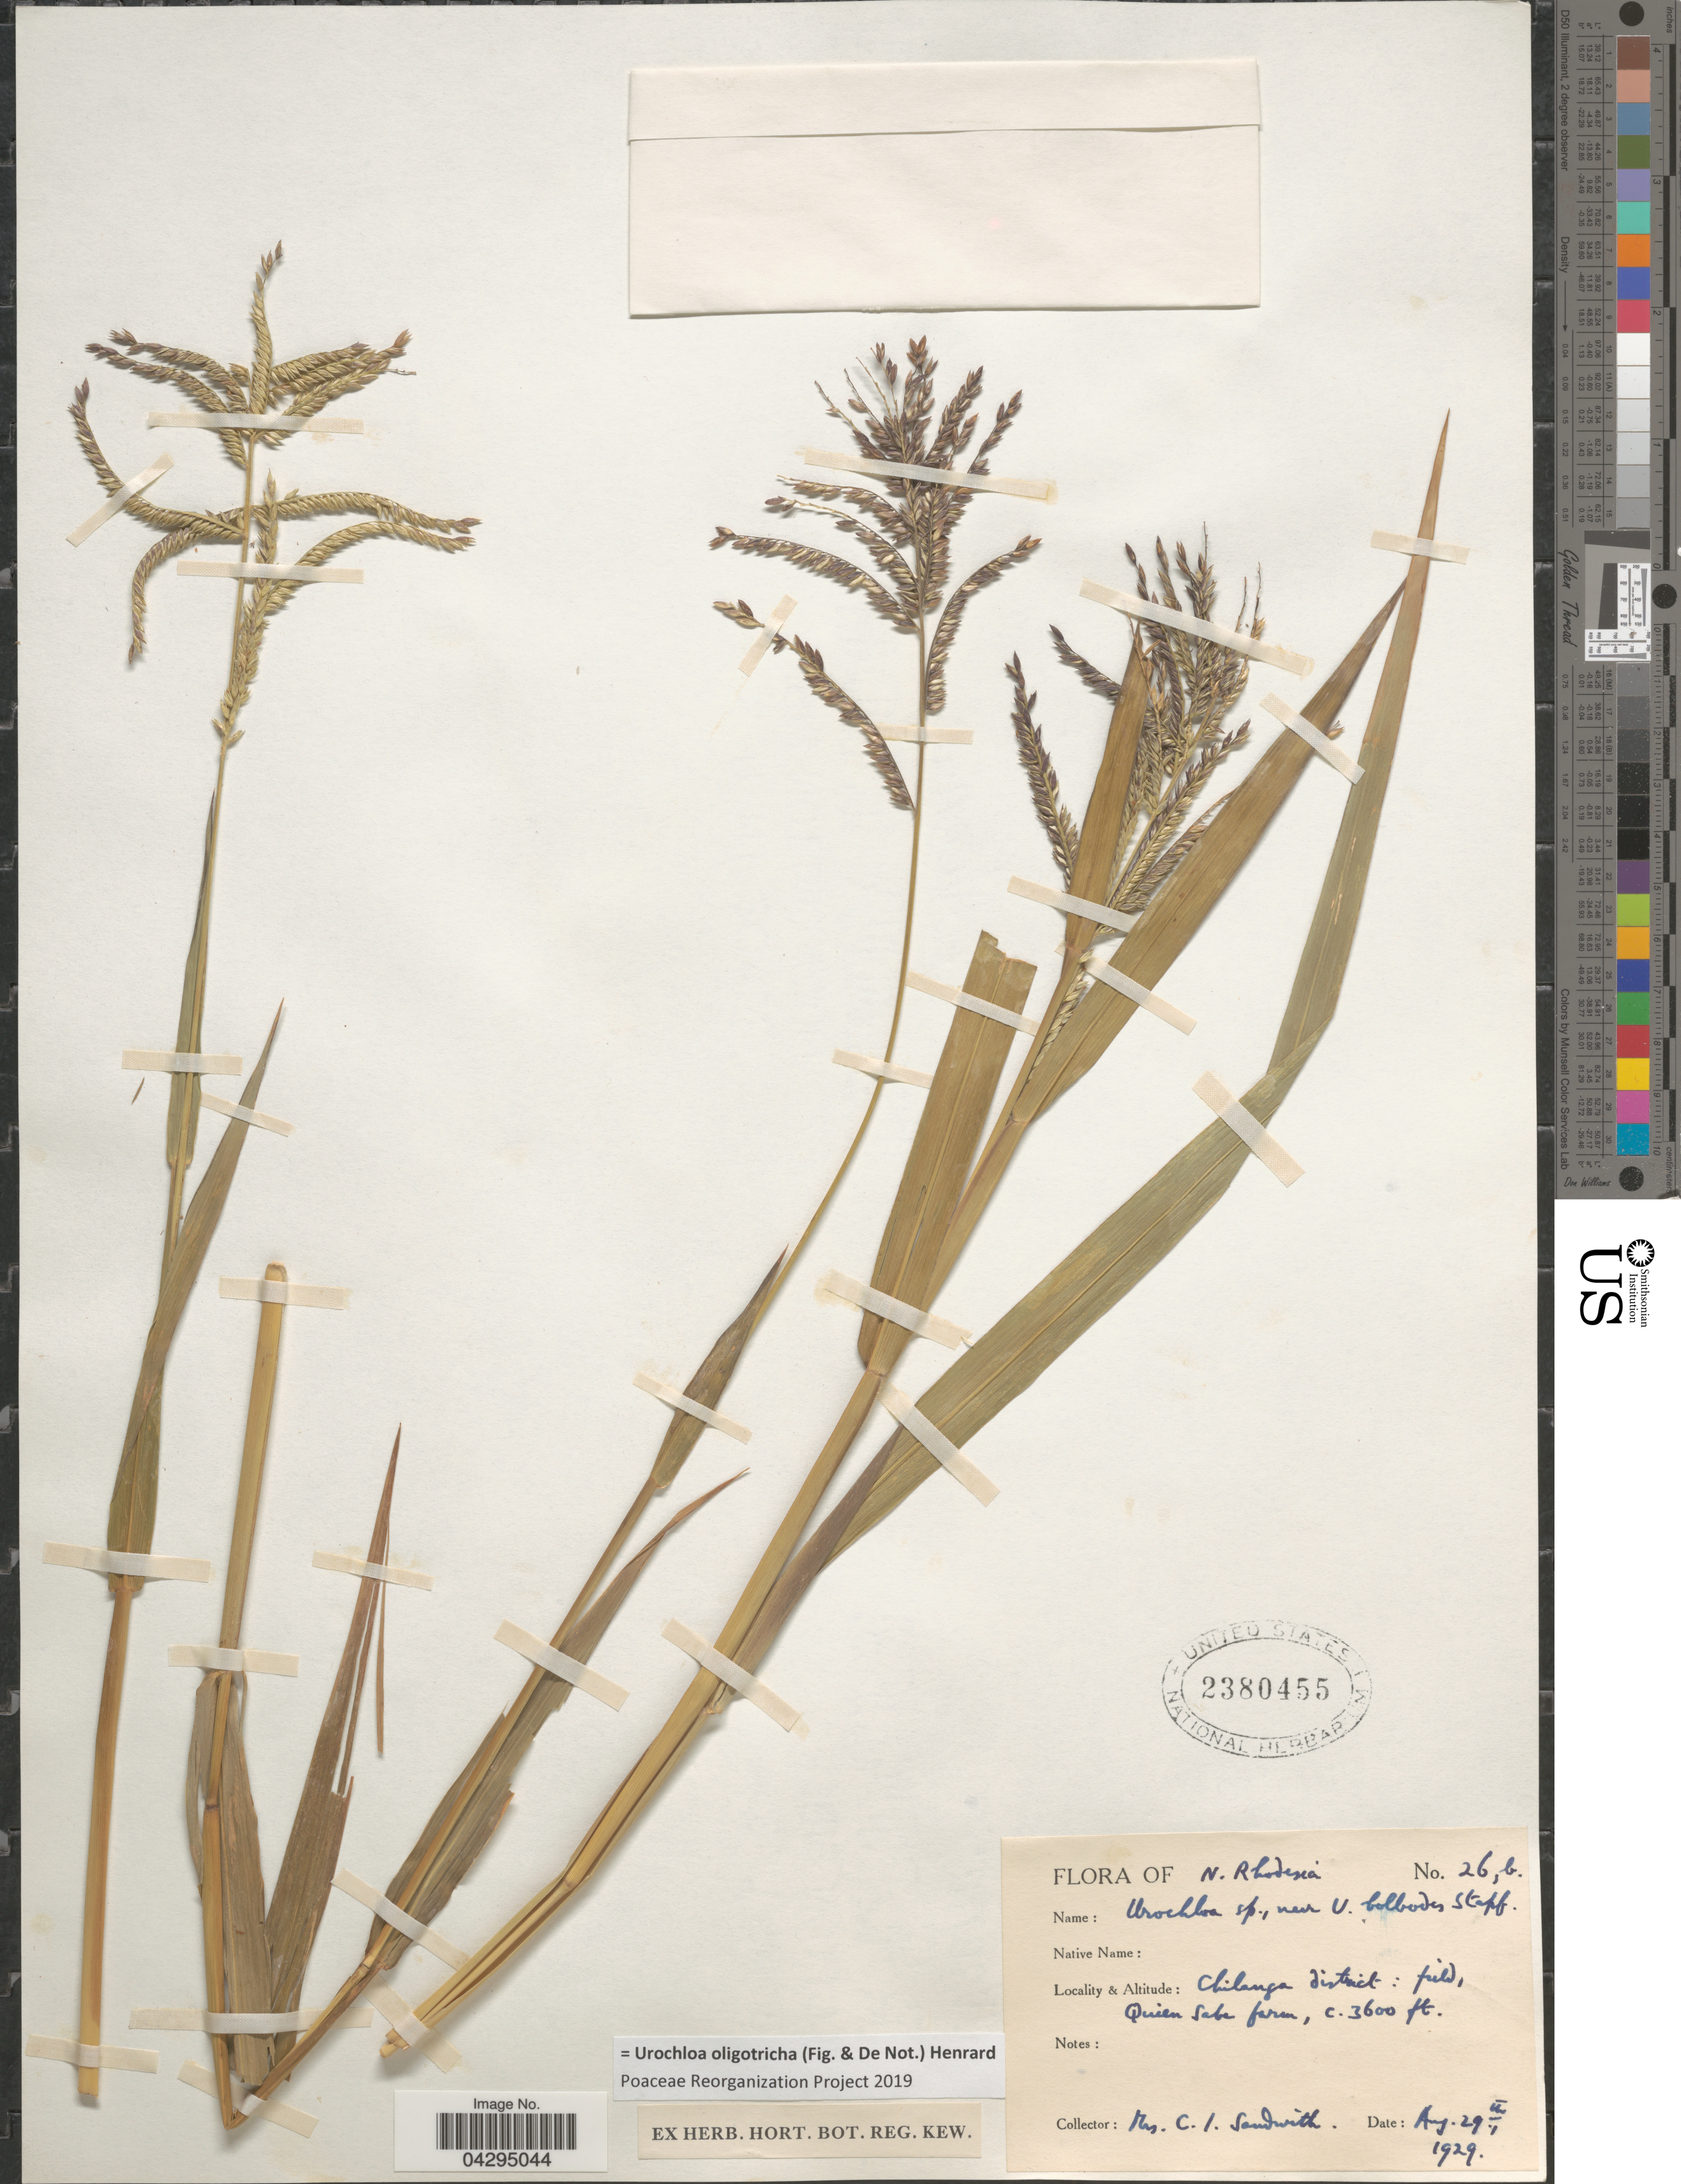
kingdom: Plantae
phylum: Tracheophyta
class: Liliopsida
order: Poales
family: Poaceae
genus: Urochloa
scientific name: Urochloa oligotricha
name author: (Fig. & De Not.) Henr.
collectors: C. I. Sandwith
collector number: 26b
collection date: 1929-08-29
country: Zambia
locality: N. Rhodesia. Chilanga district: field, Quien Sabe farm.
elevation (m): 1097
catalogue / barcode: US 2380455